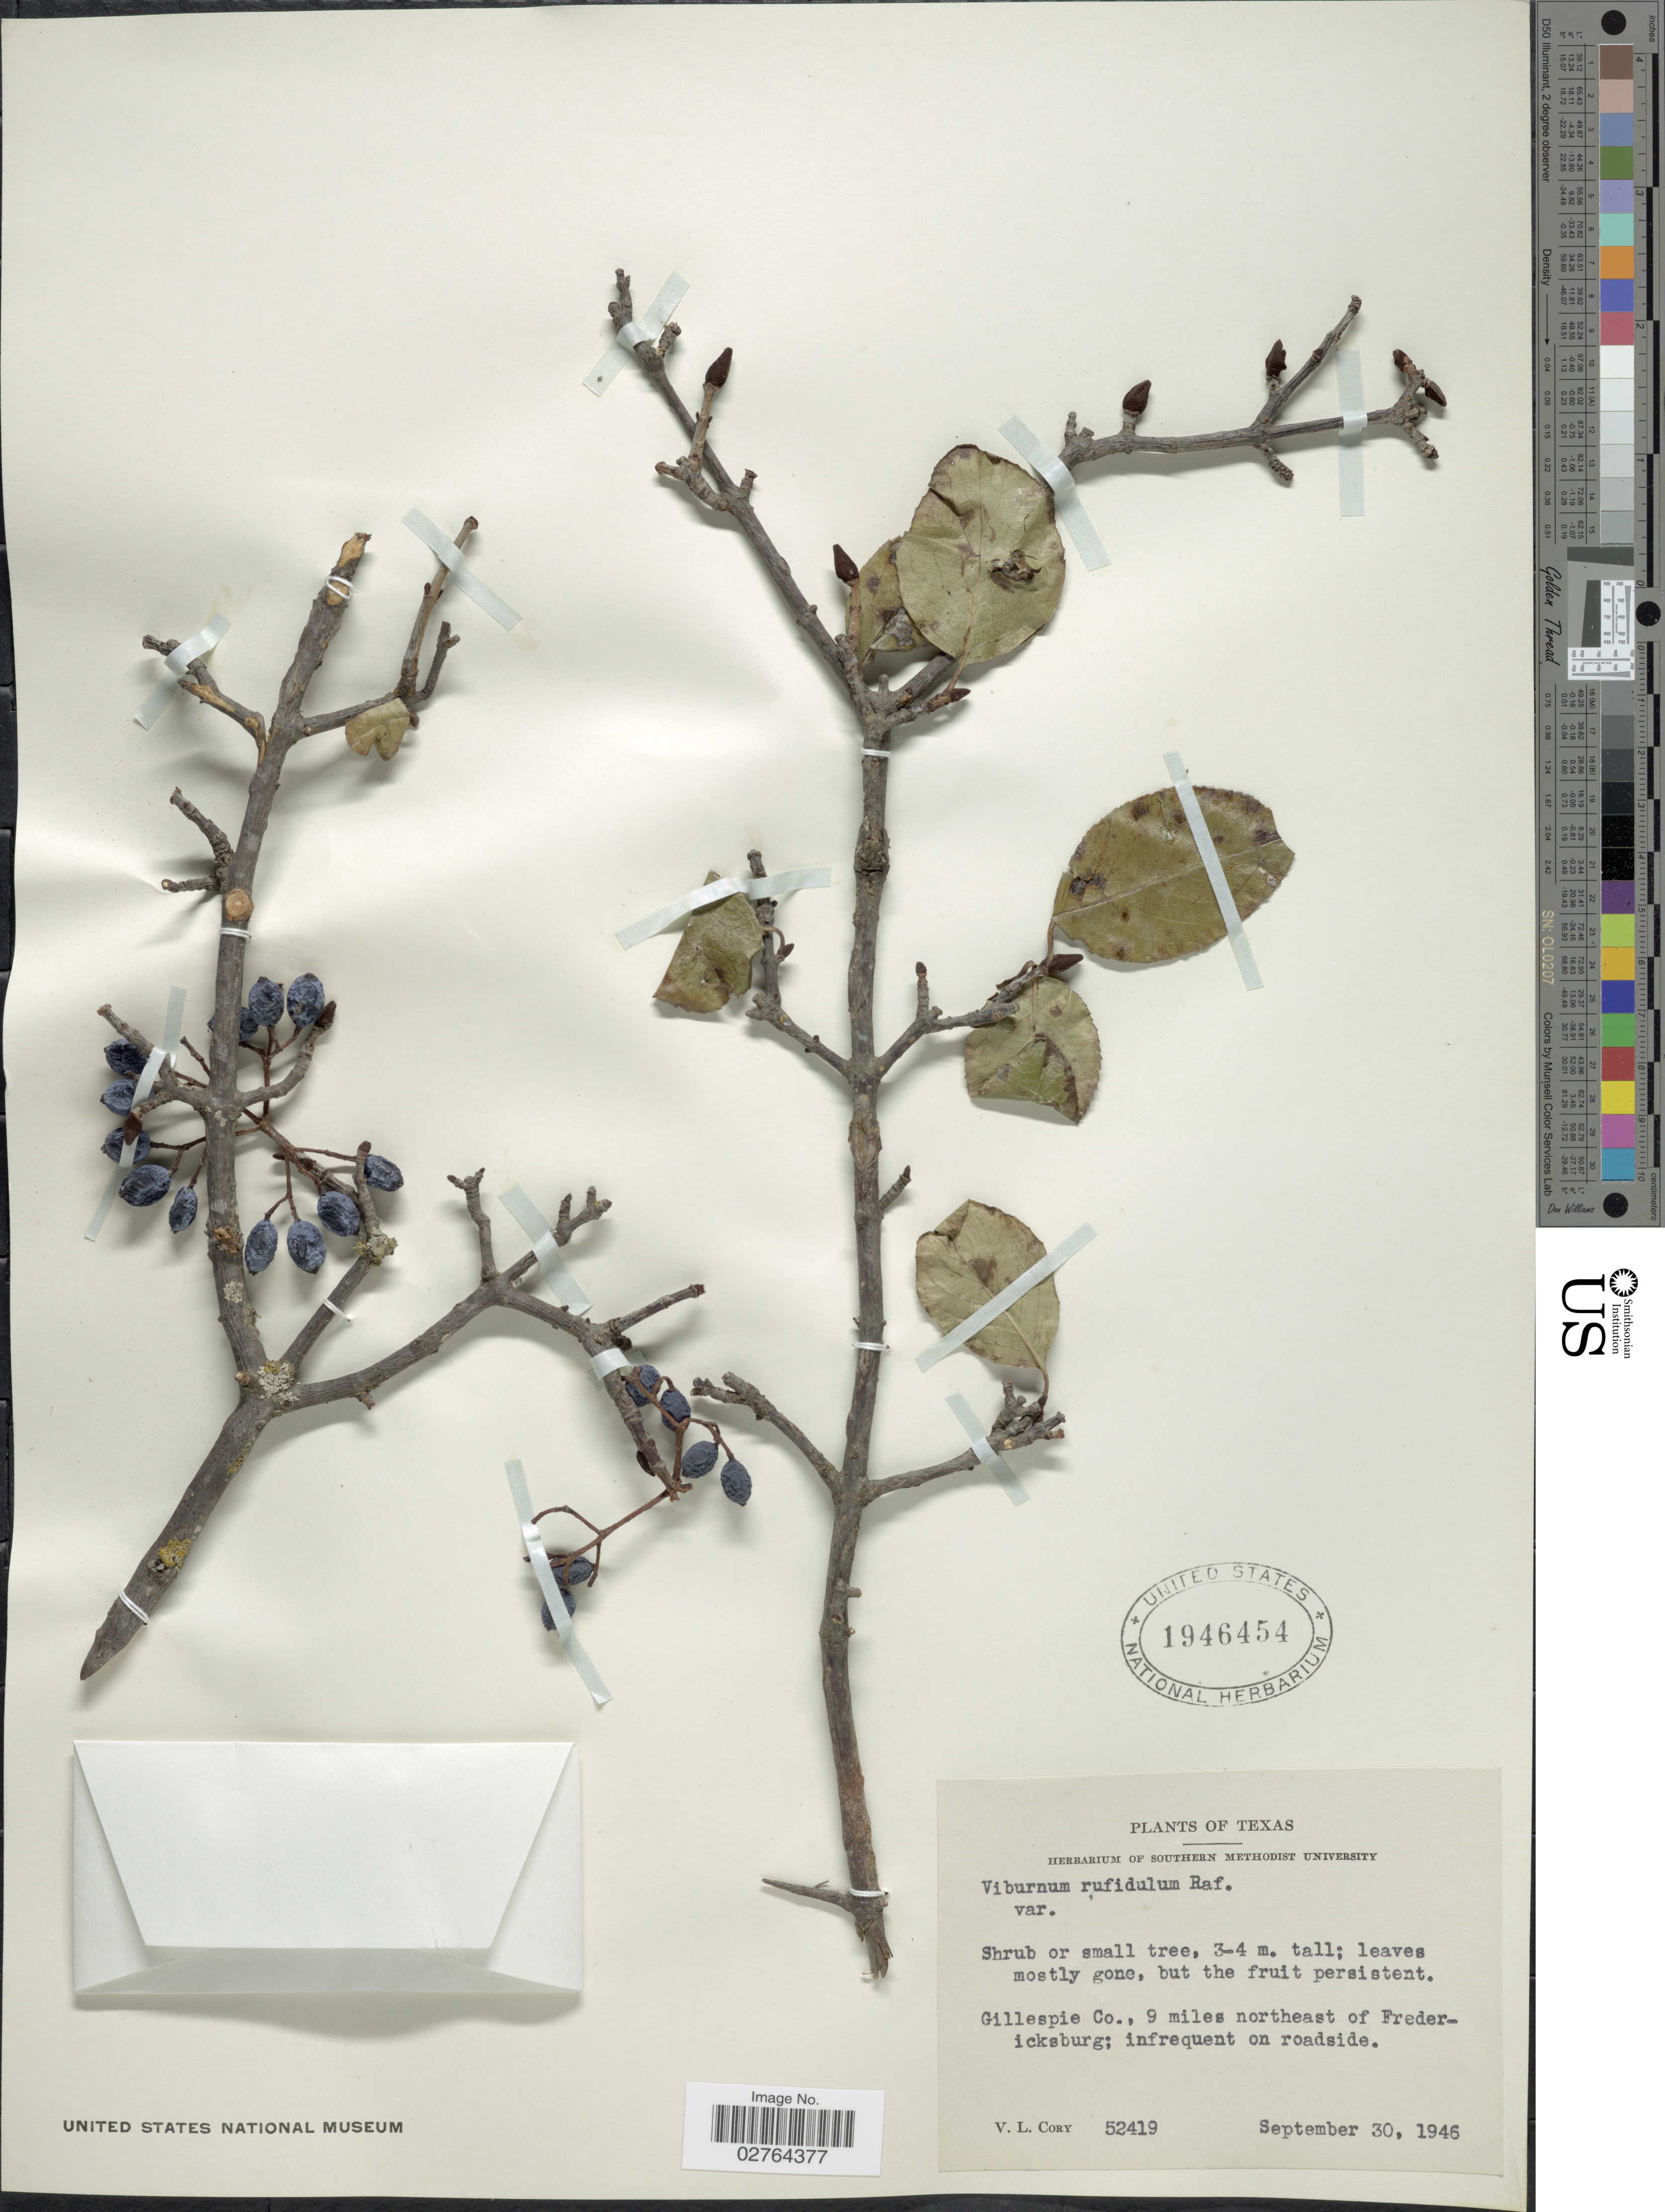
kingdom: Plantae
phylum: Tracheophyta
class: Magnoliopsida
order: Dipsacales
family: Viburnaceae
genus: Viburnum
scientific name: Viburnum rufidulum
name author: Raf.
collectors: V. Cory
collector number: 52419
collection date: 1946-09-30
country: United States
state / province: Texas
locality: Gillespie Co., 9 miles northeast of Fredericksburg.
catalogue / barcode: US 1946454